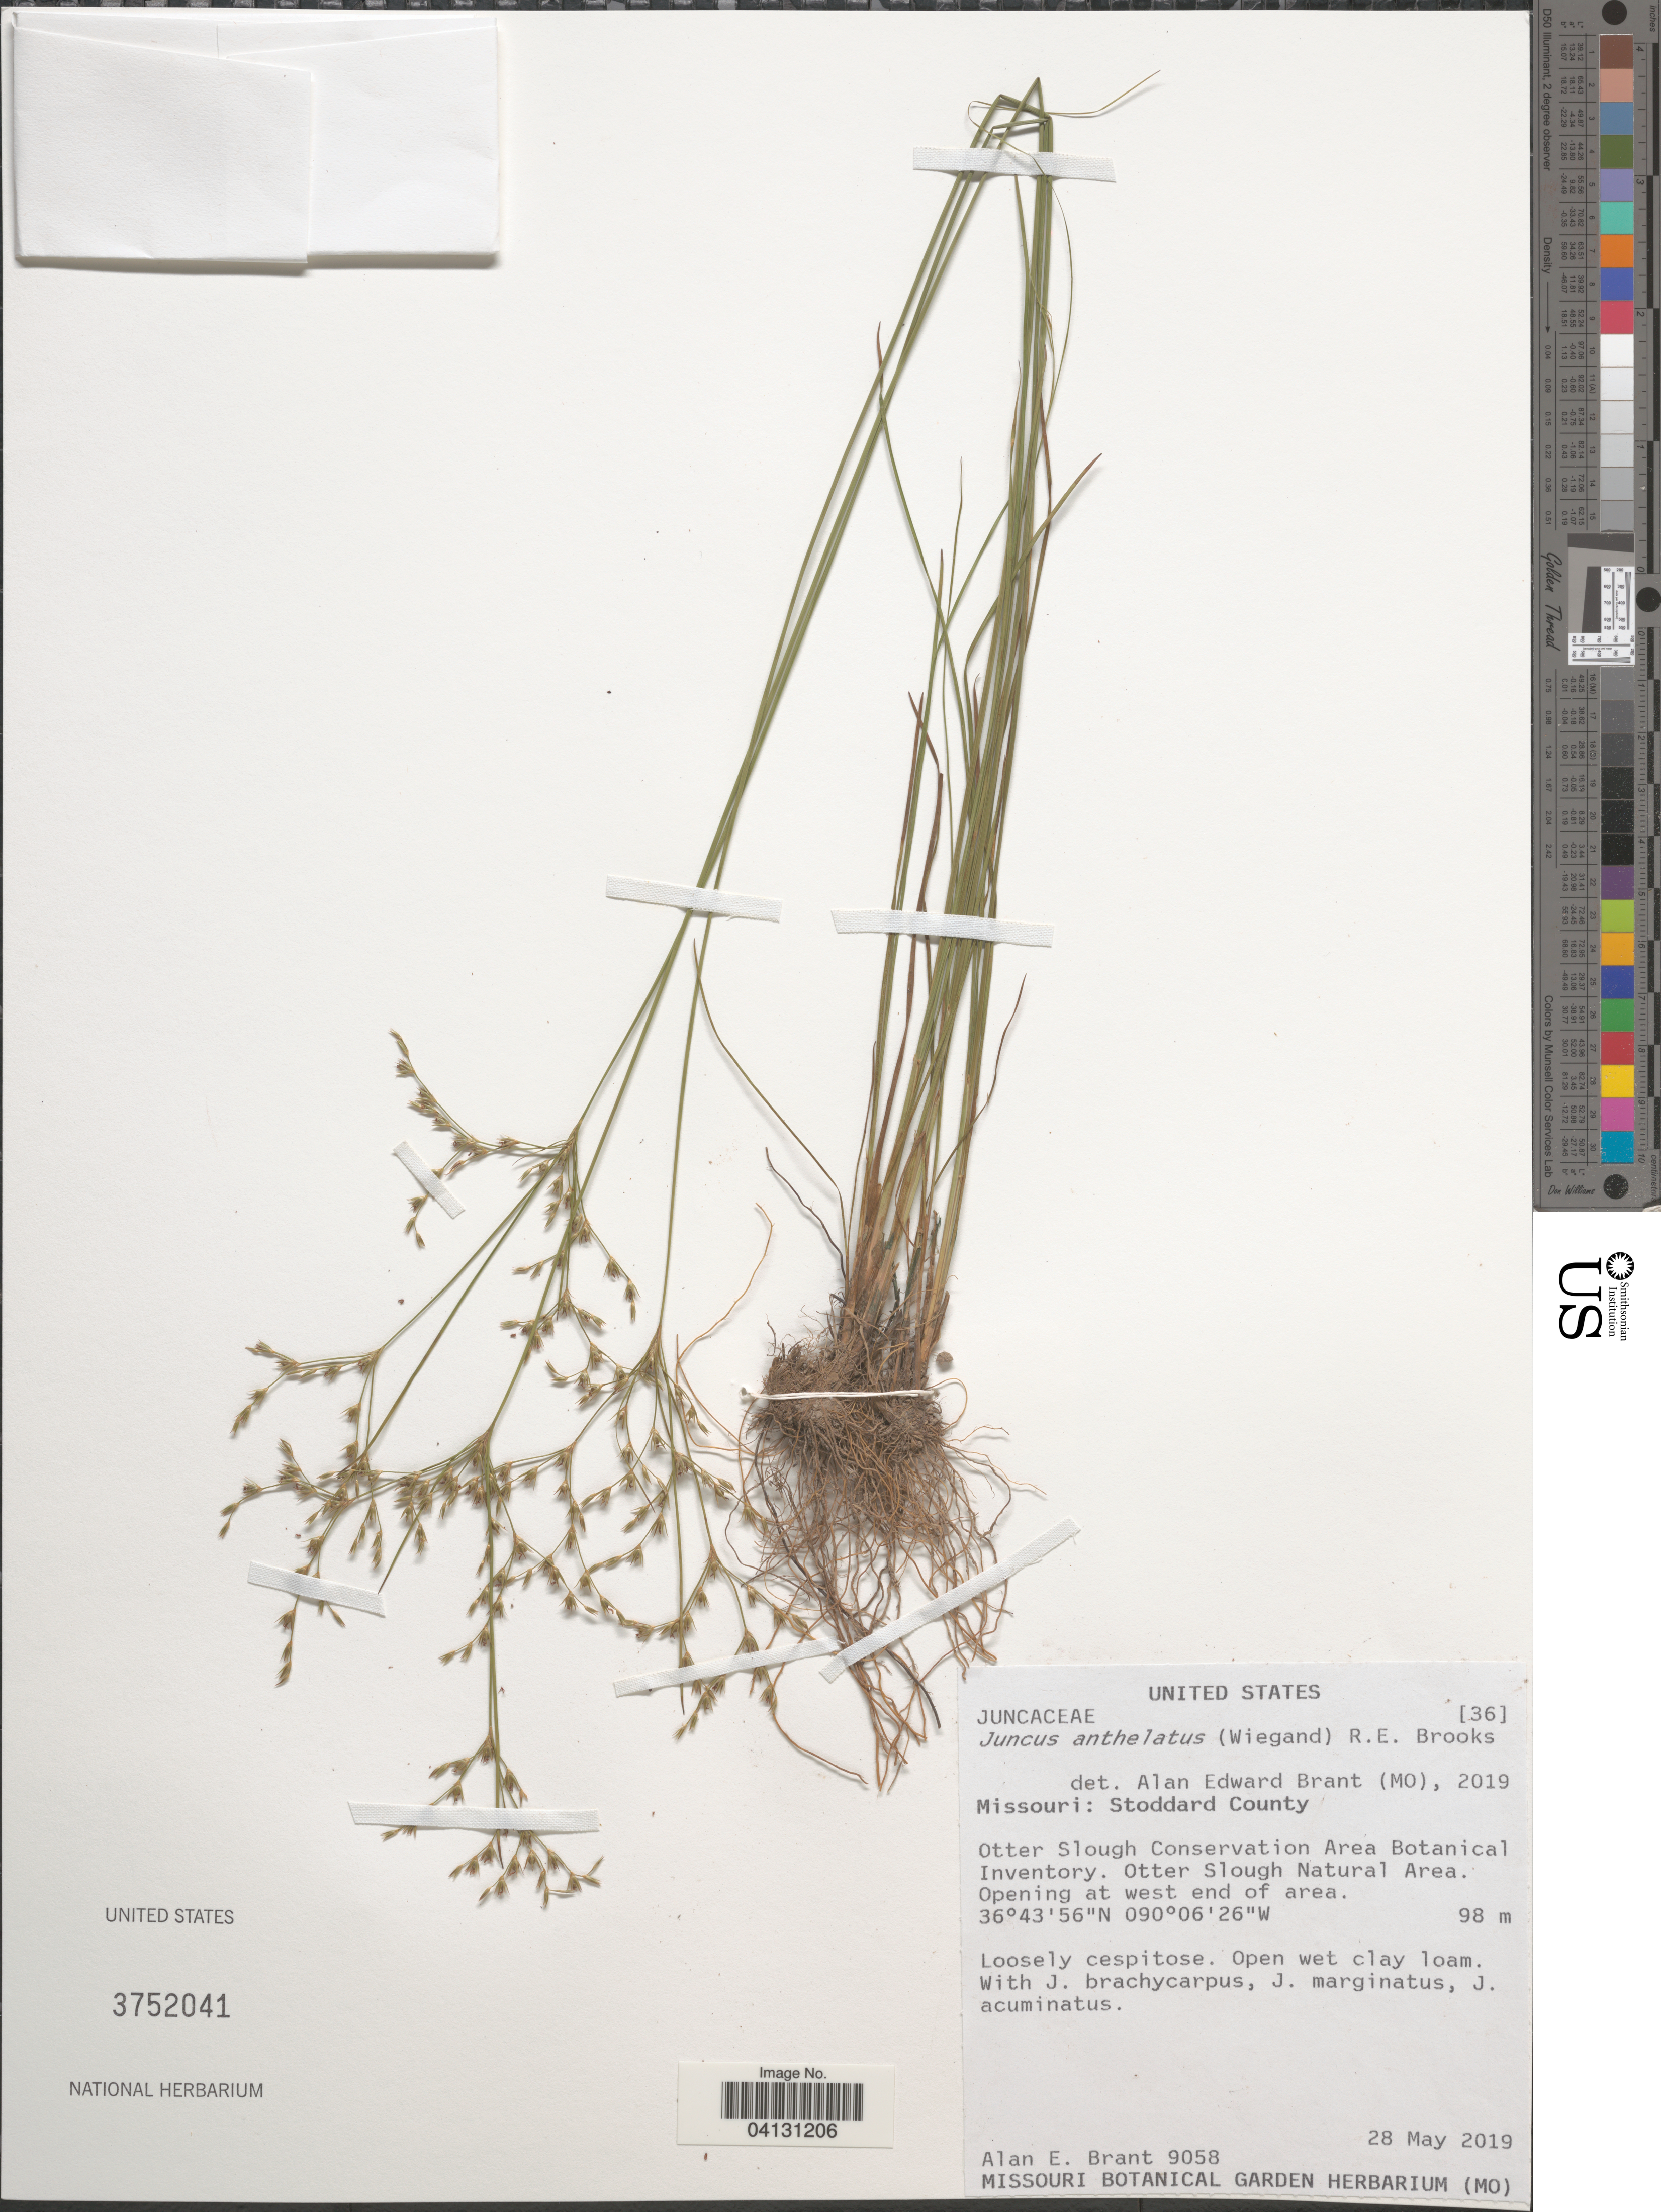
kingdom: Plantae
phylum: Tracheophyta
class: Liliopsida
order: Poales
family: Juncaceae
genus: Juncus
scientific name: Juncus anthelatus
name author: (Wiegand) R.E. Brooks & Whittem.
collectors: A. Brant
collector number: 9058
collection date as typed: Transcribed d/m/y: 28/5/2019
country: United States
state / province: Missouri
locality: Stoddard County. Otter Slough Conservation Area Botanical Inventory. Otter Slough Natural Area. Opening at west end of area.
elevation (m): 98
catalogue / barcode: US 3752041